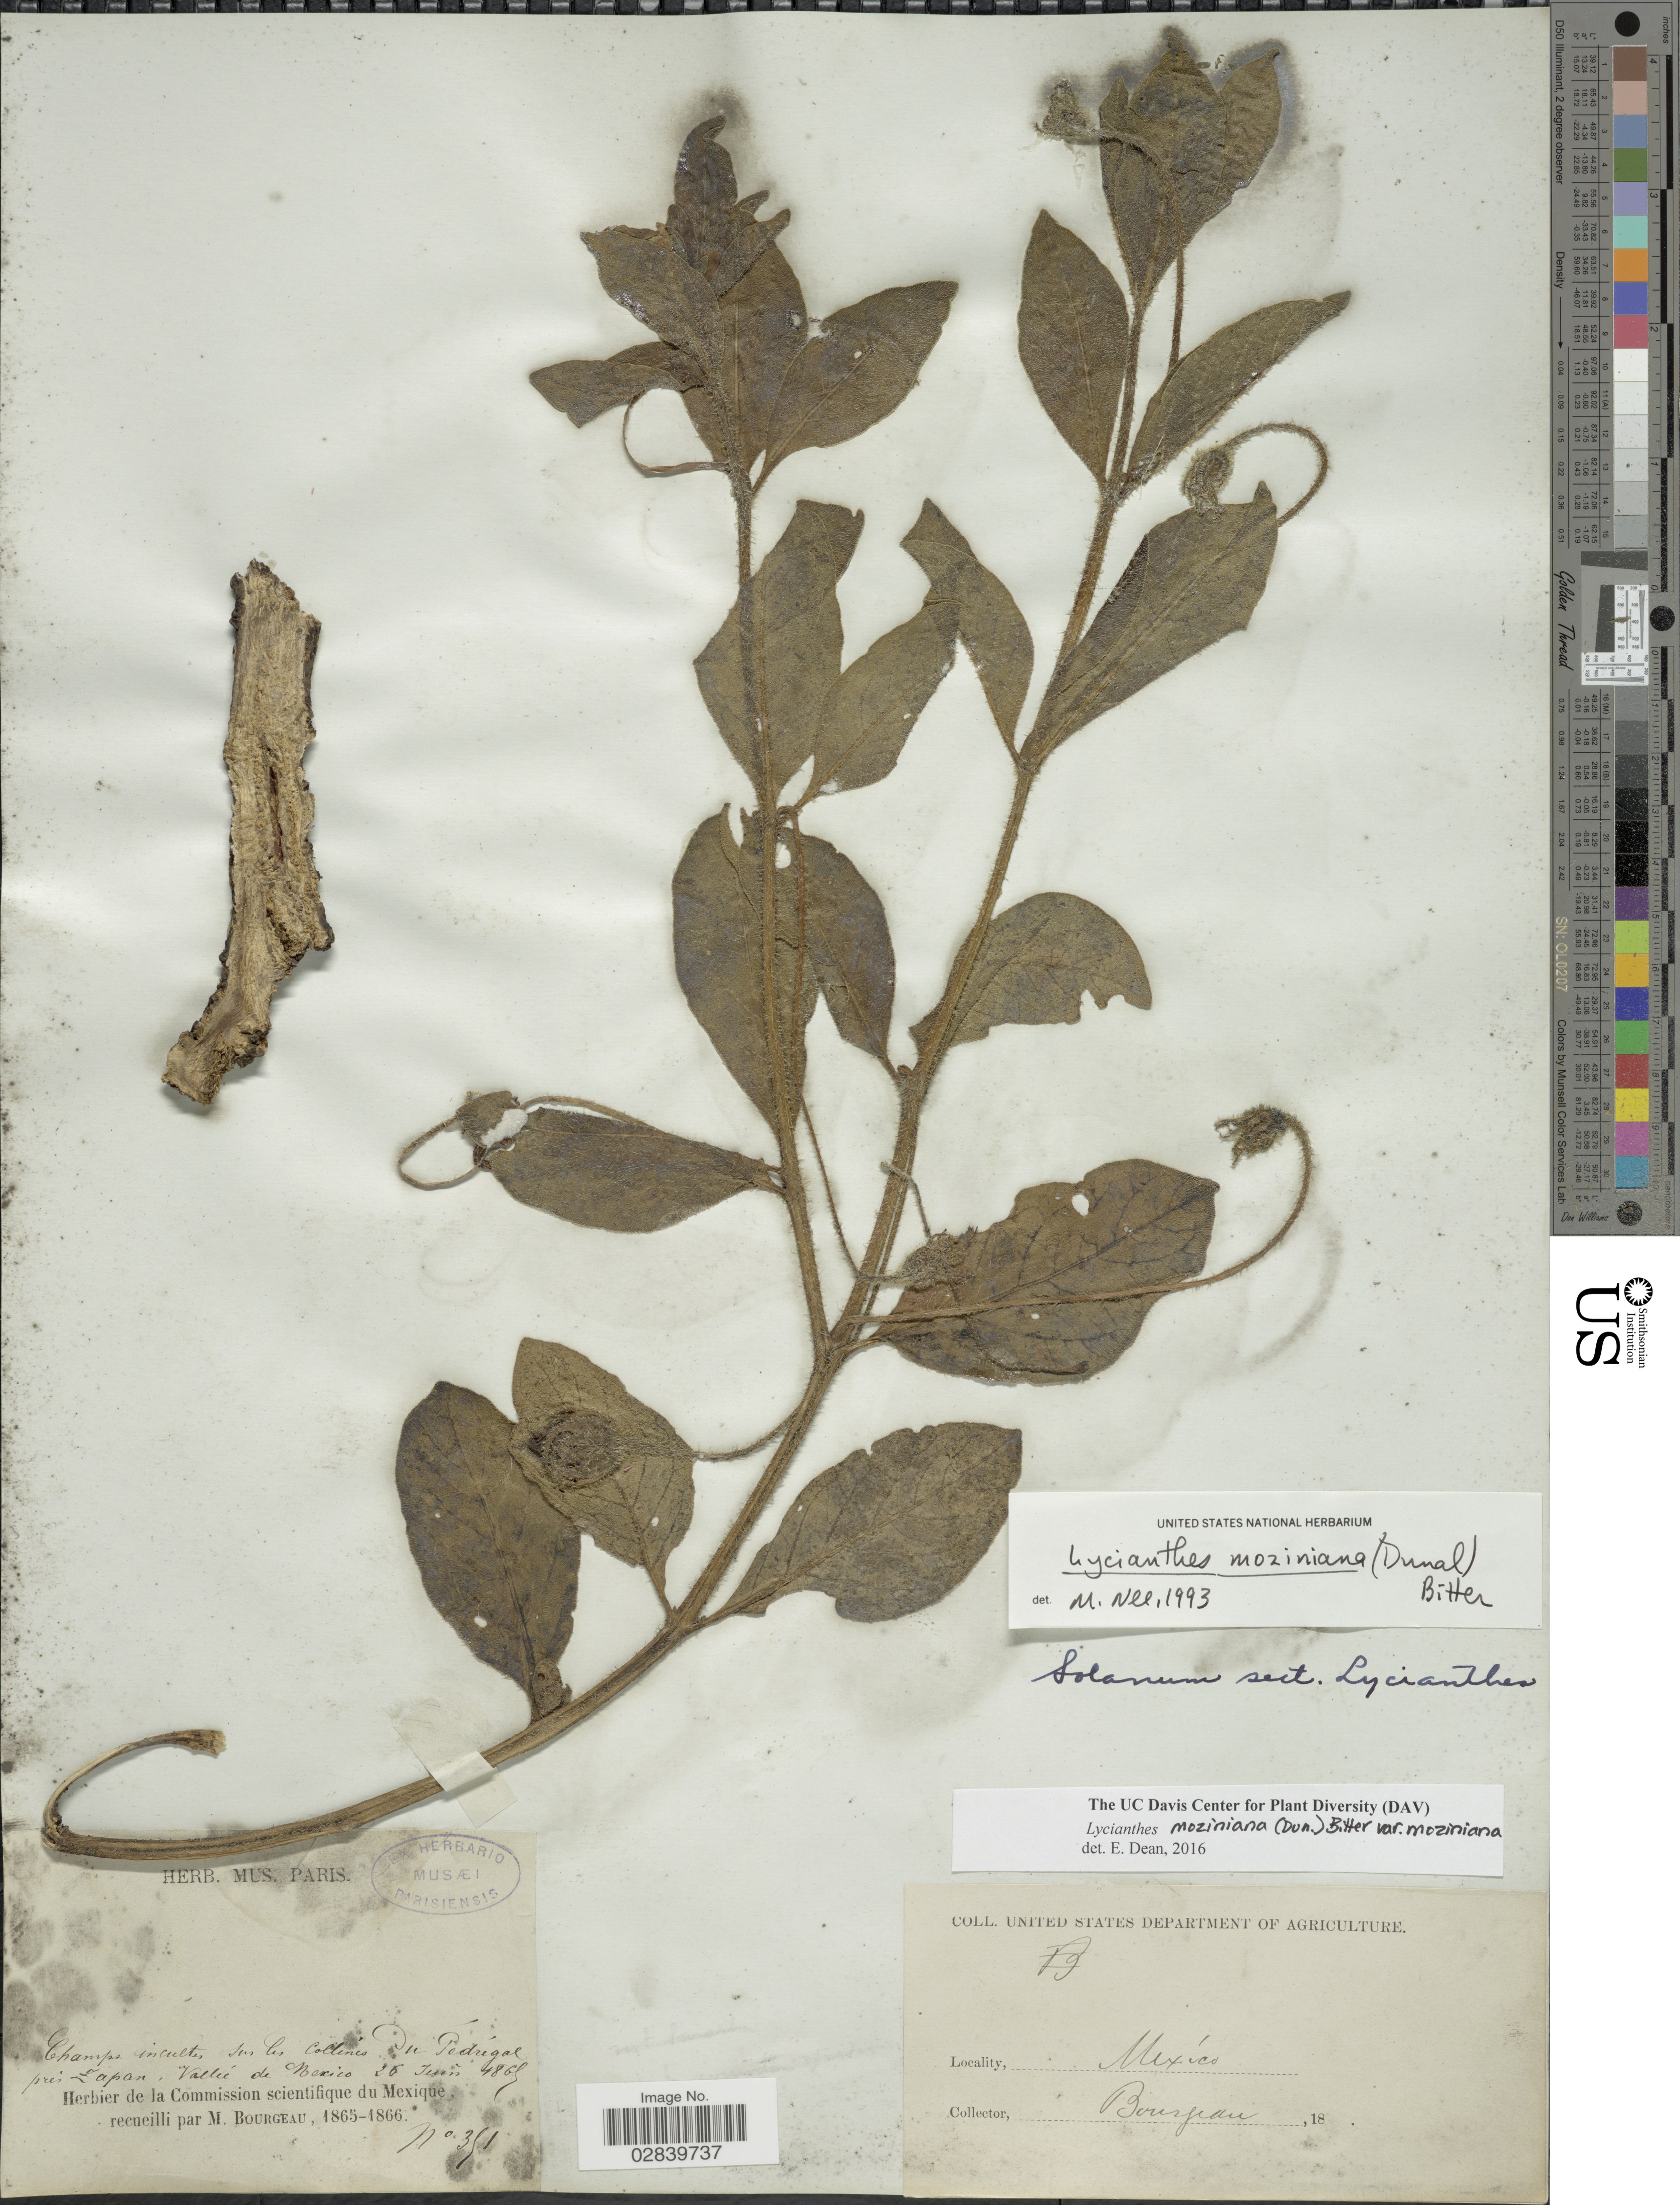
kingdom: Plantae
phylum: Tracheophyta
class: Magnoliopsida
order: Solanales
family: Solanaceae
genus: Lycianthes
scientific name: Lycianthes moziniana var. oaxacana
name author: E. Dean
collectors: M. Bourgeau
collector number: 351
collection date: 1865-06-26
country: Mexico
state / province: México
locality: Sur les collines in Pedrégal prés Zapan, Vallée de Mexico.